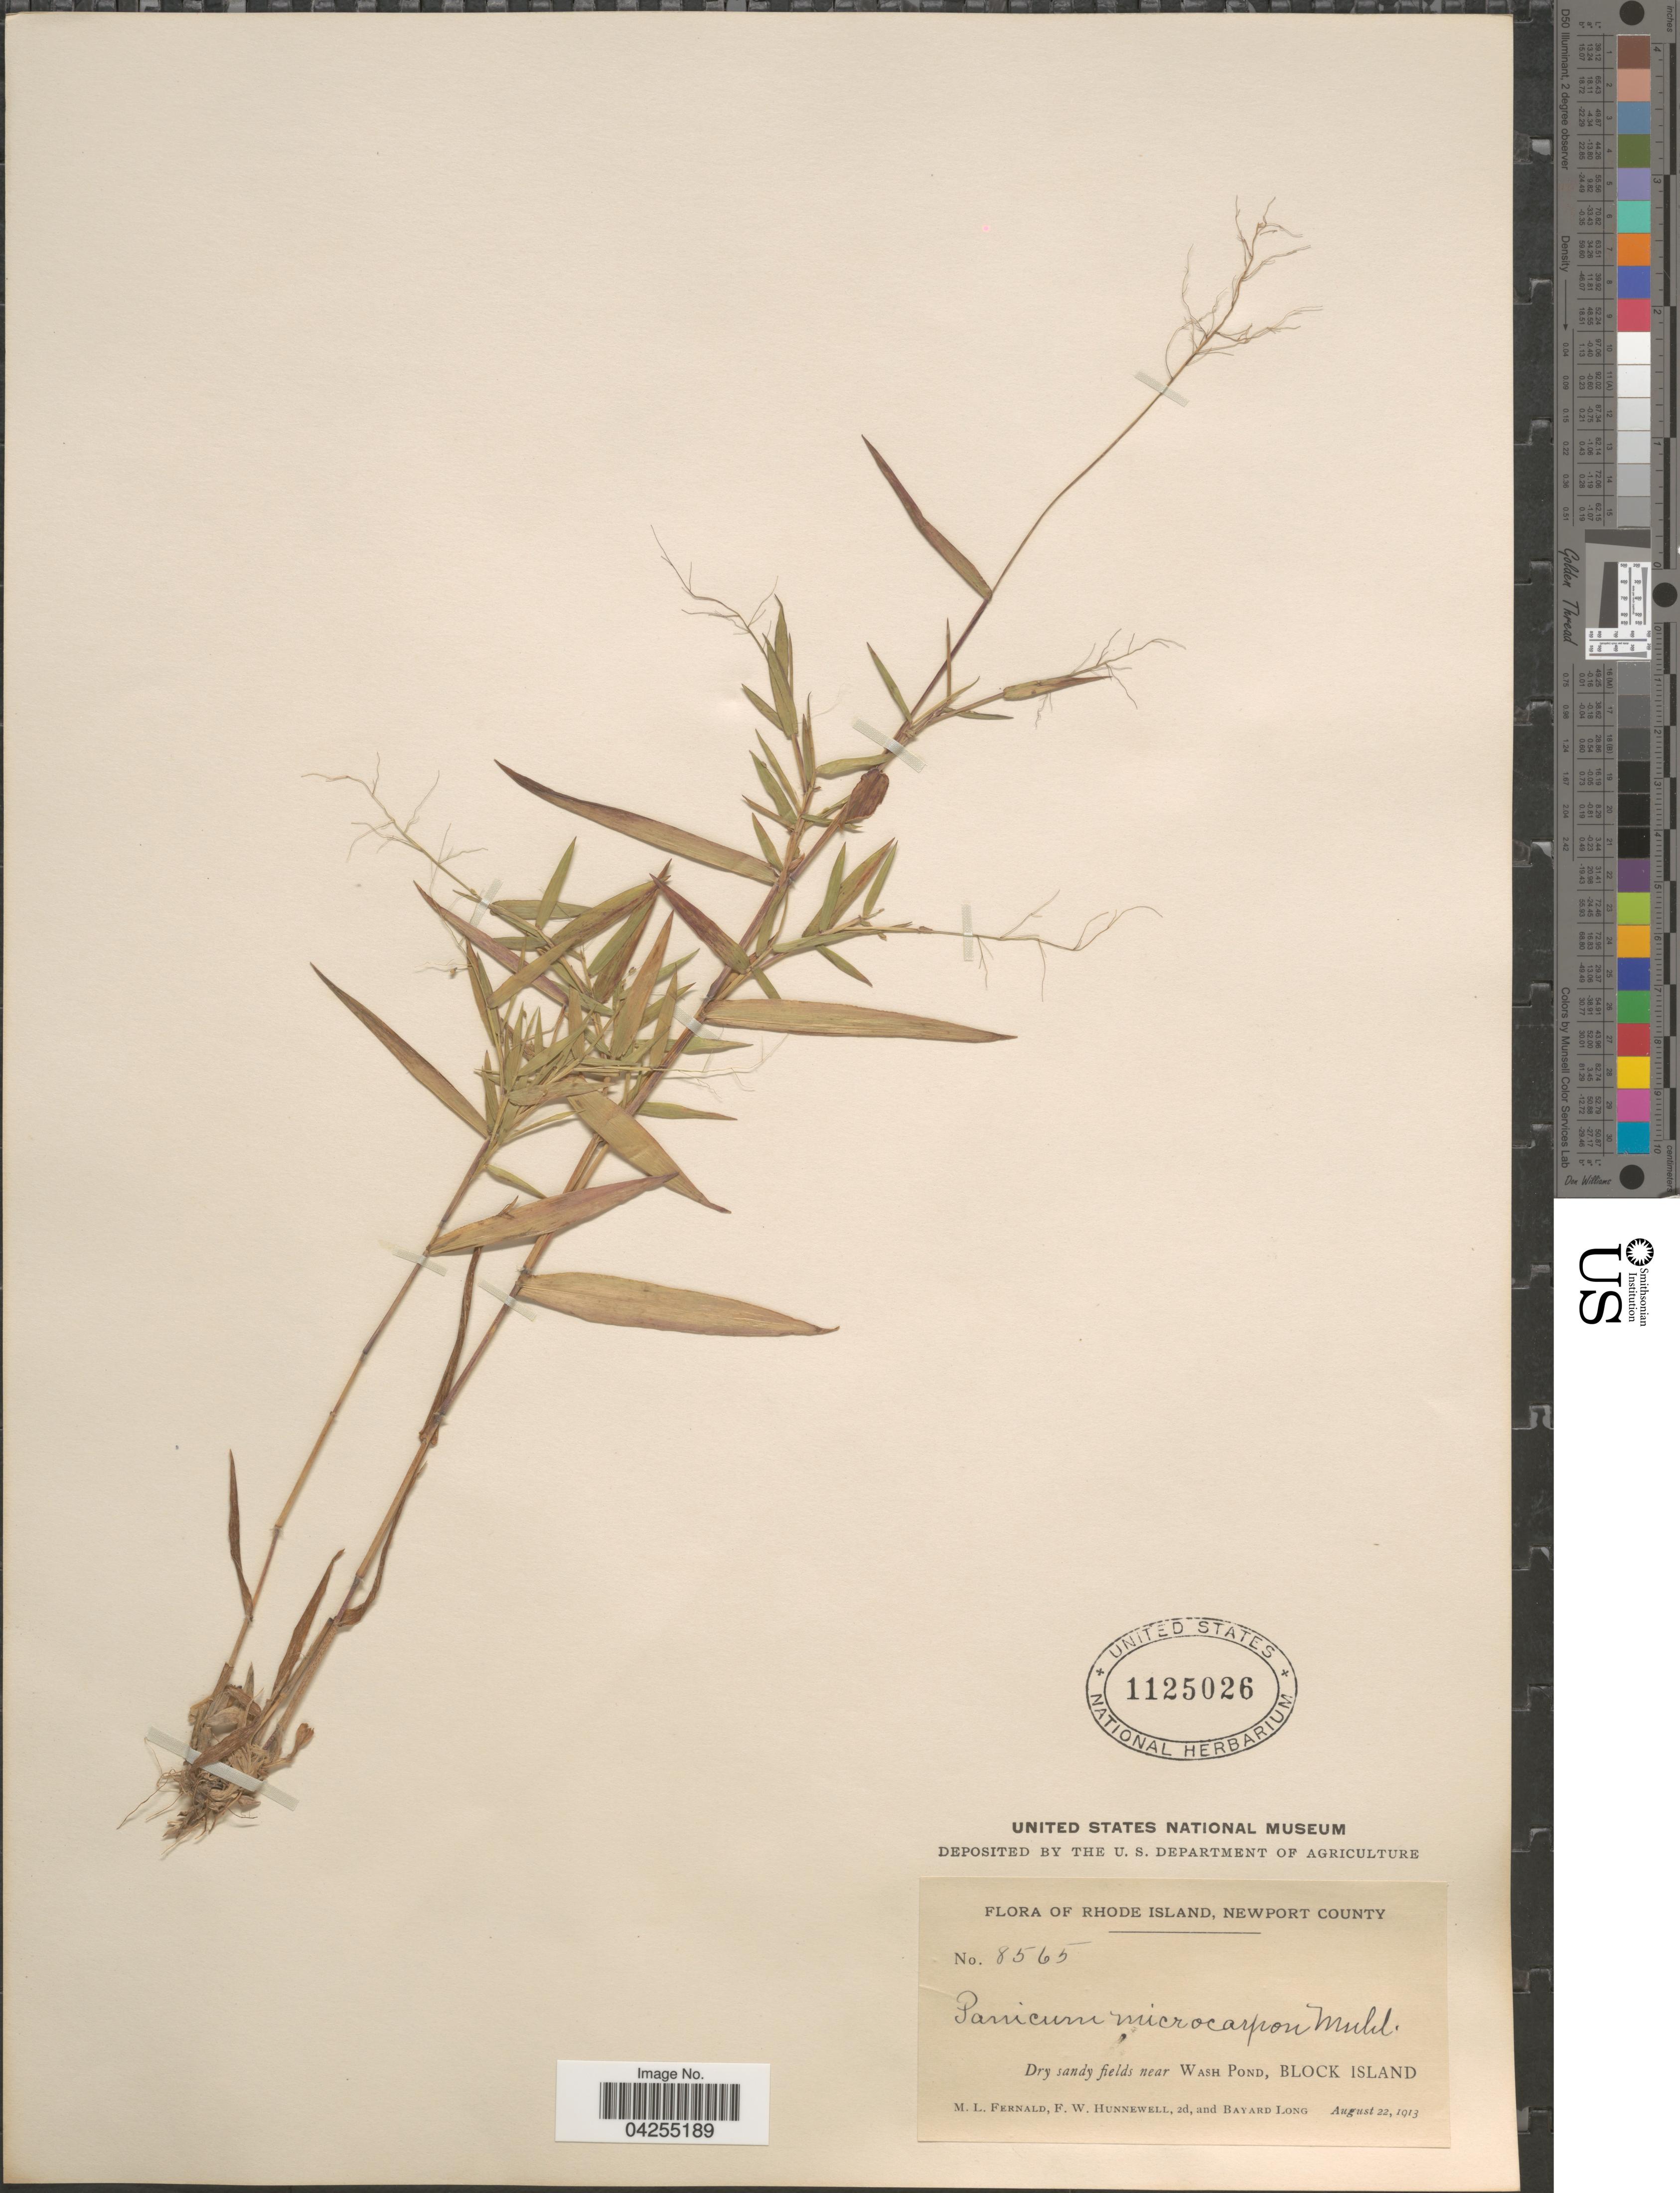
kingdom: Plantae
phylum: Tracheophyta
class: Liliopsida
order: Poales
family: Poaceae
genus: Dichanthelium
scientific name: Dichanthelium dichotomum var. dichotomum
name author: (L.) Gould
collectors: M. L. Fernald, F. Hunnewell & B. Long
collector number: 8565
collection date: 1913-08-22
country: United States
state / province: Rhode Island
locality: Newport County. Dry sandy fields near Wash Pond, Block Island.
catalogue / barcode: US 1125026